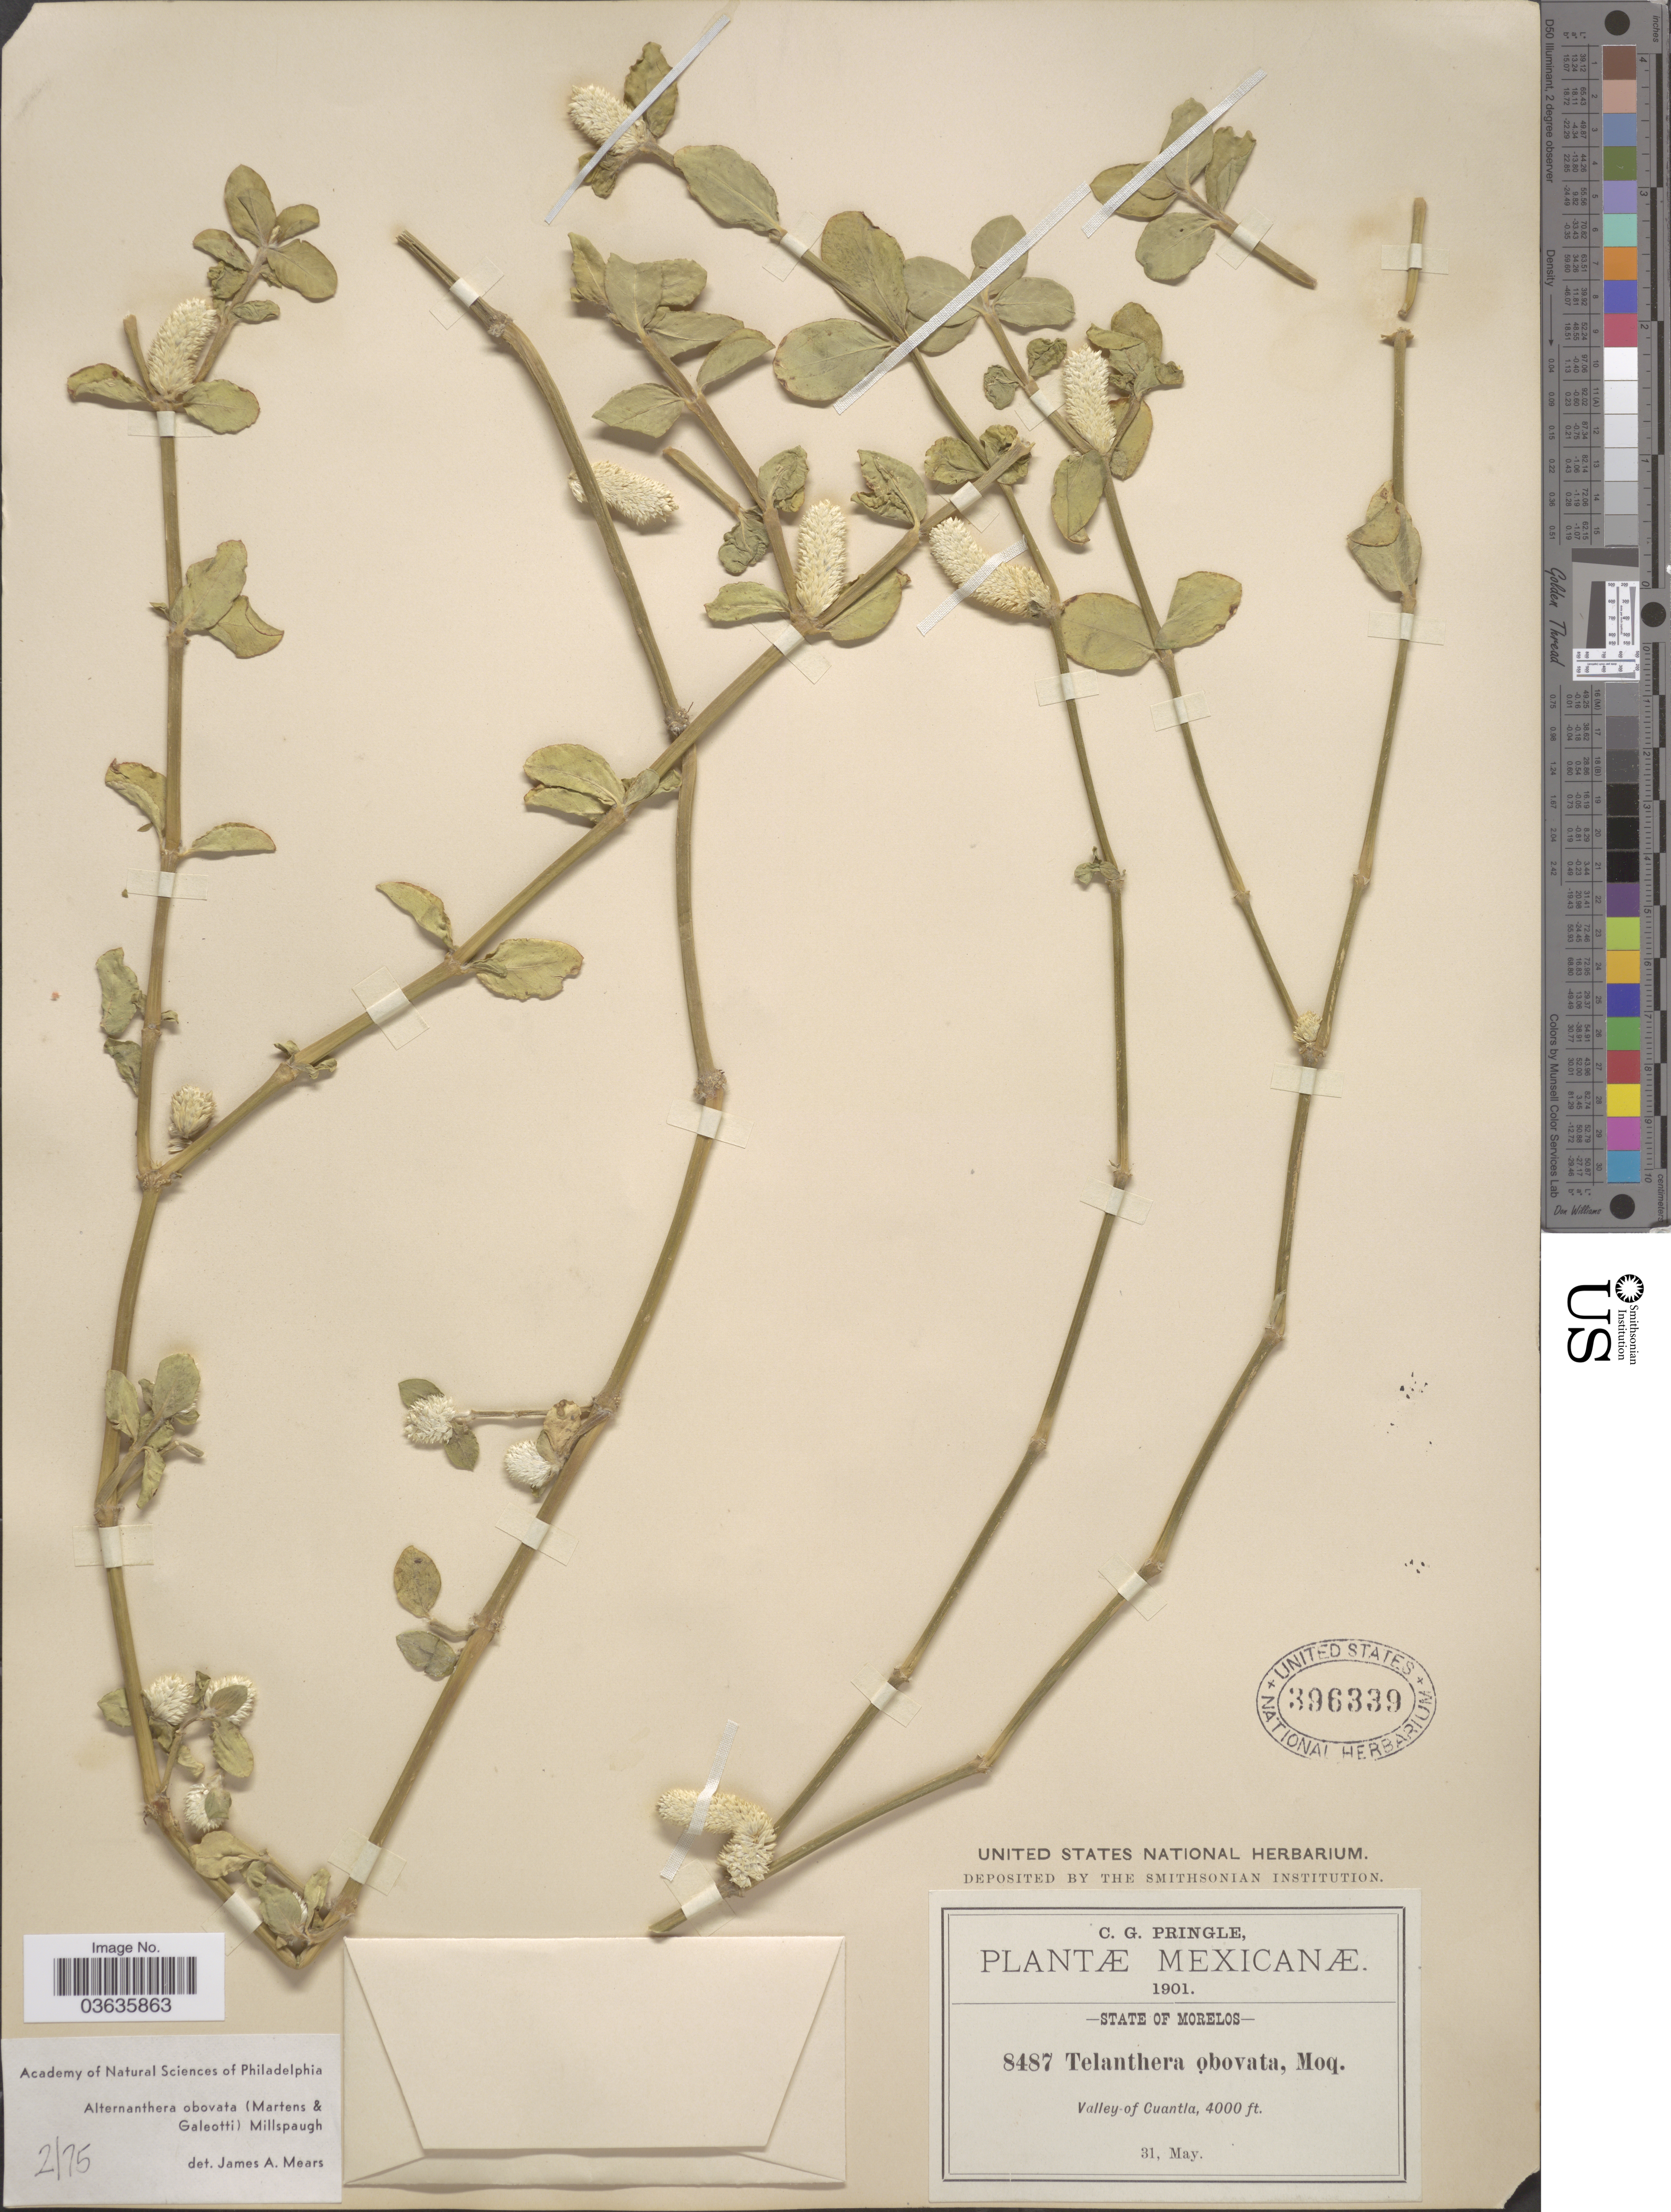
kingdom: Plantae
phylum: Tracheophyta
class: Magnoliopsida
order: Caryophyllales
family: Amaranthaceae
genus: Alternanthera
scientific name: Alternanthera obovata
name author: (M. Martens) Millsp.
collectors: C. G. Pringle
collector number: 8487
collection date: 1901-05-31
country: Mexico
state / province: Morelos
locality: Valley of Cuantla.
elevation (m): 1219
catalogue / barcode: US 396339